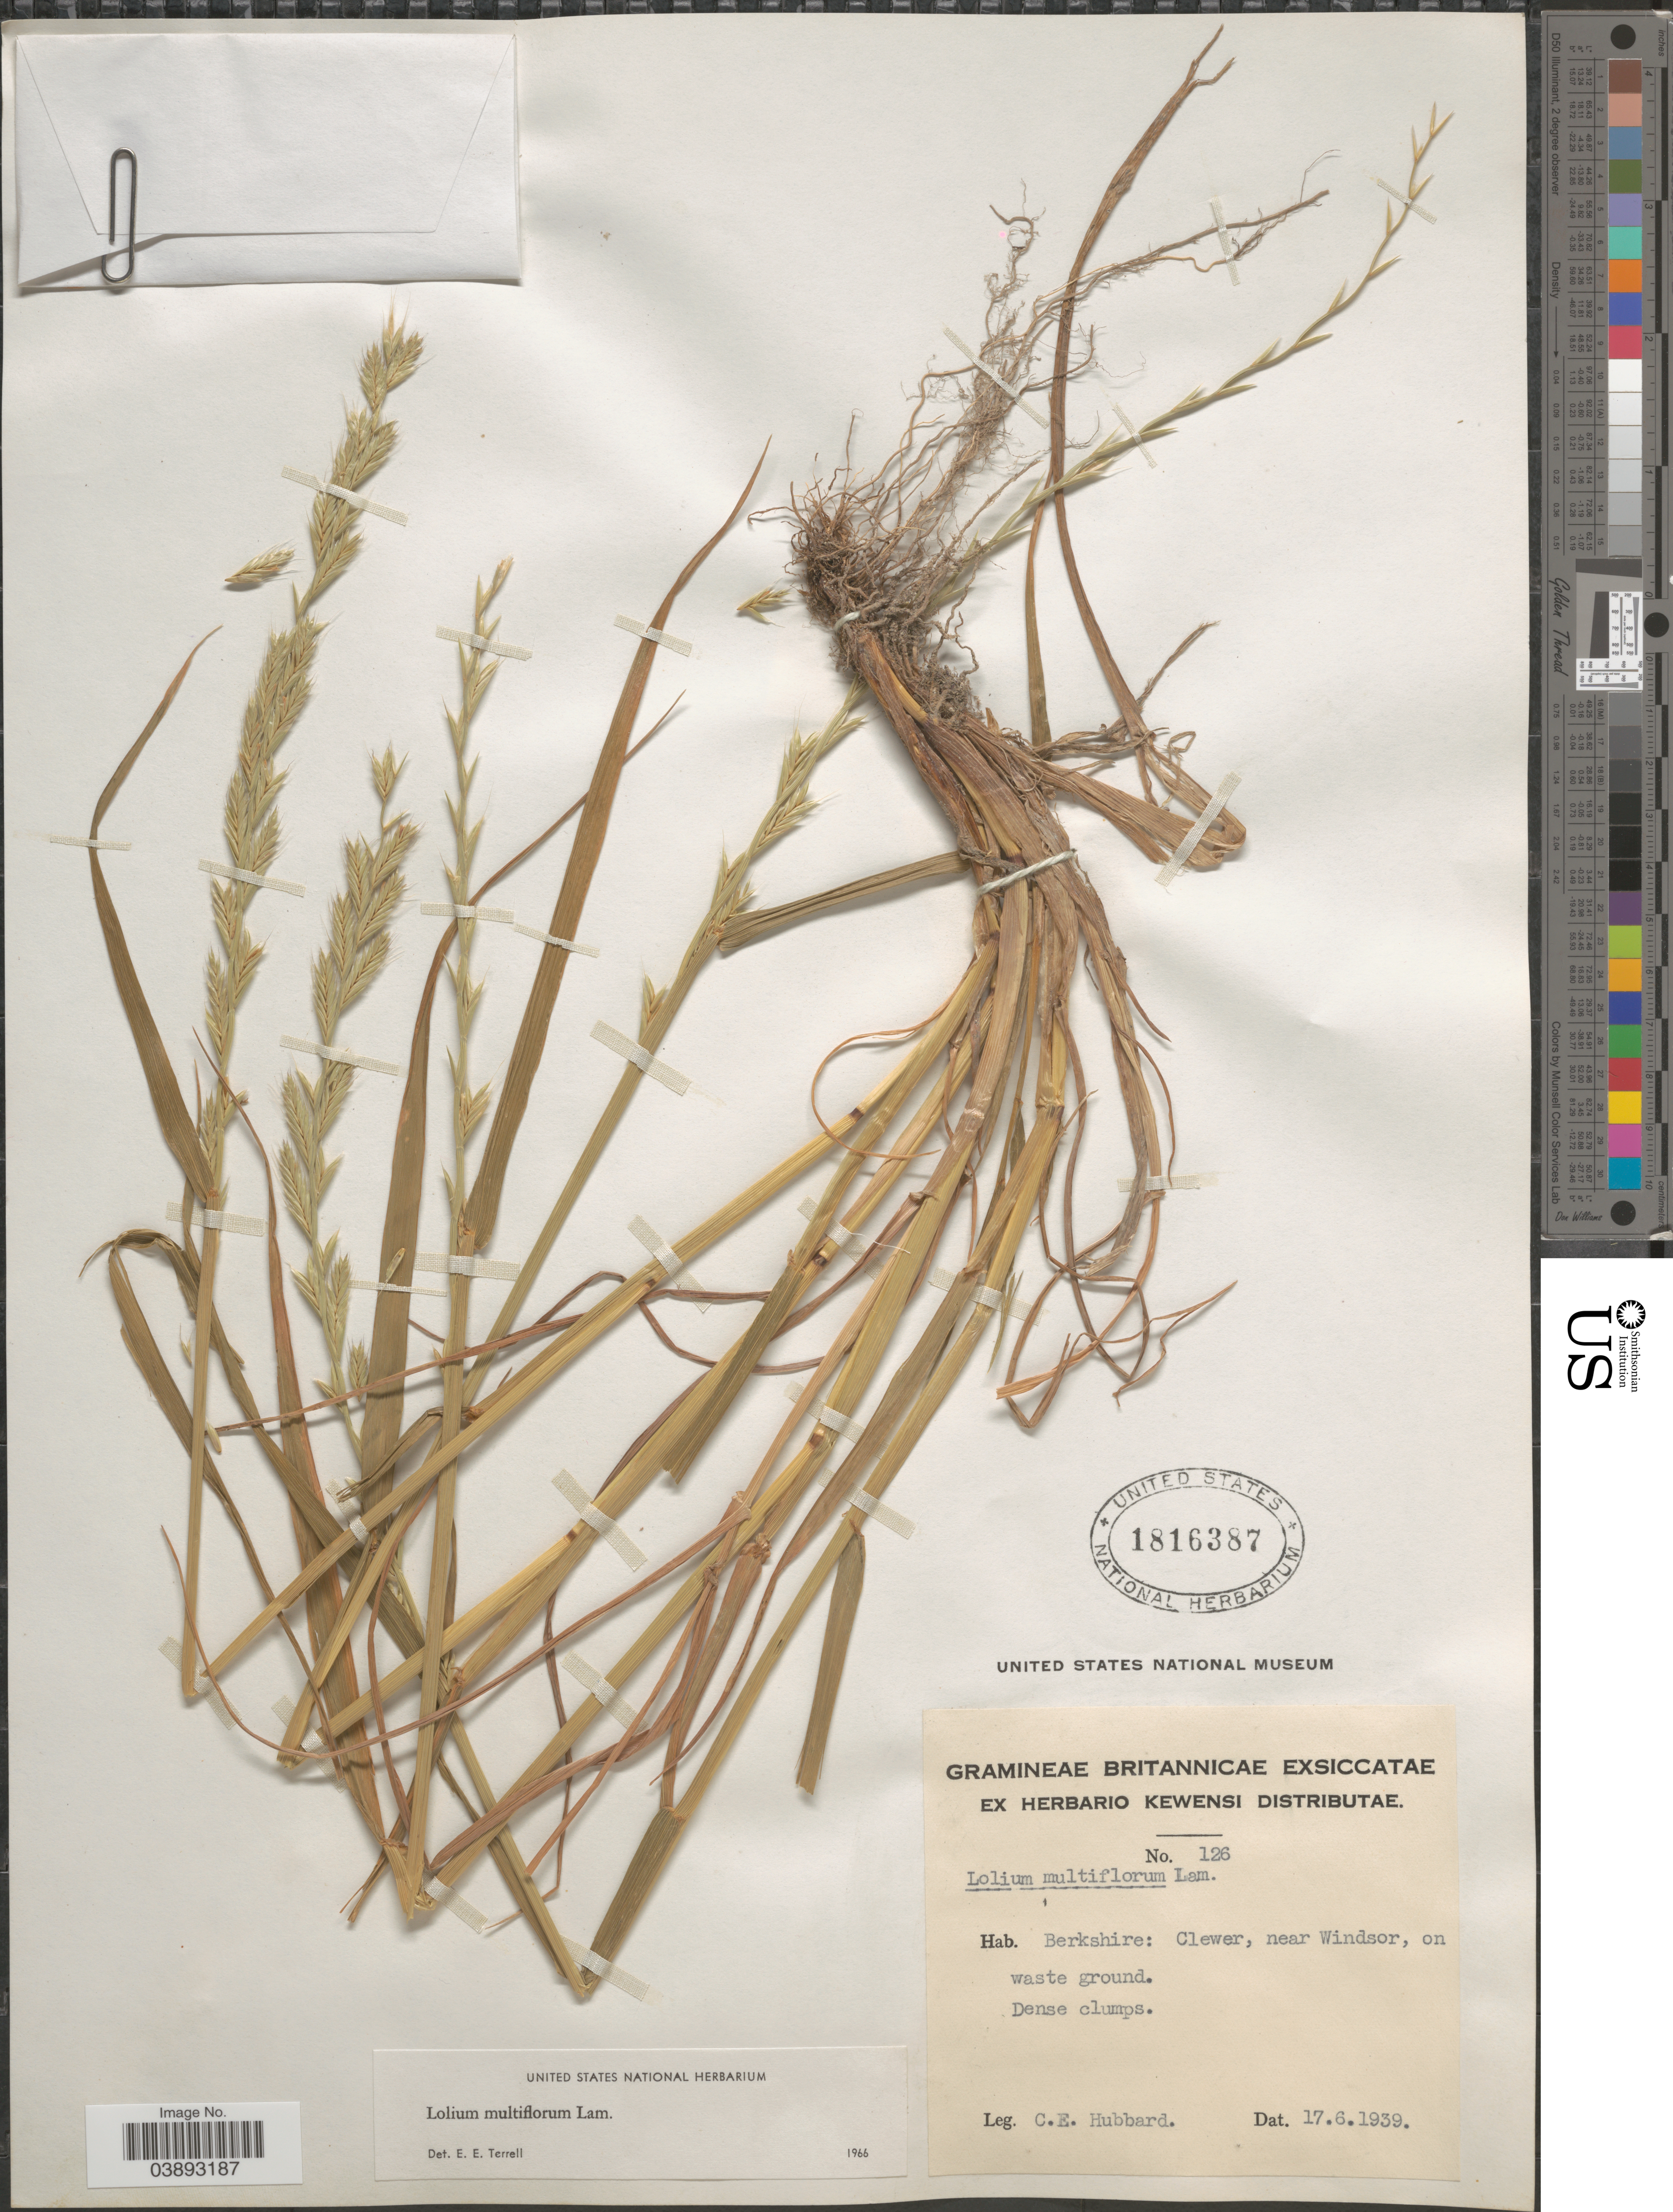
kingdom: Plantae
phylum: Tracheophyta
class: Liliopsida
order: Poales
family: Poaceae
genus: Lolium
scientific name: Lolium multiflorum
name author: Lam.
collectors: C. E. Hubbard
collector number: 126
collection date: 1939-06-17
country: United Kingdom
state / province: England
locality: Berkshire: Clewer, near Windsor, on waste ground.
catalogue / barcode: US 1816387